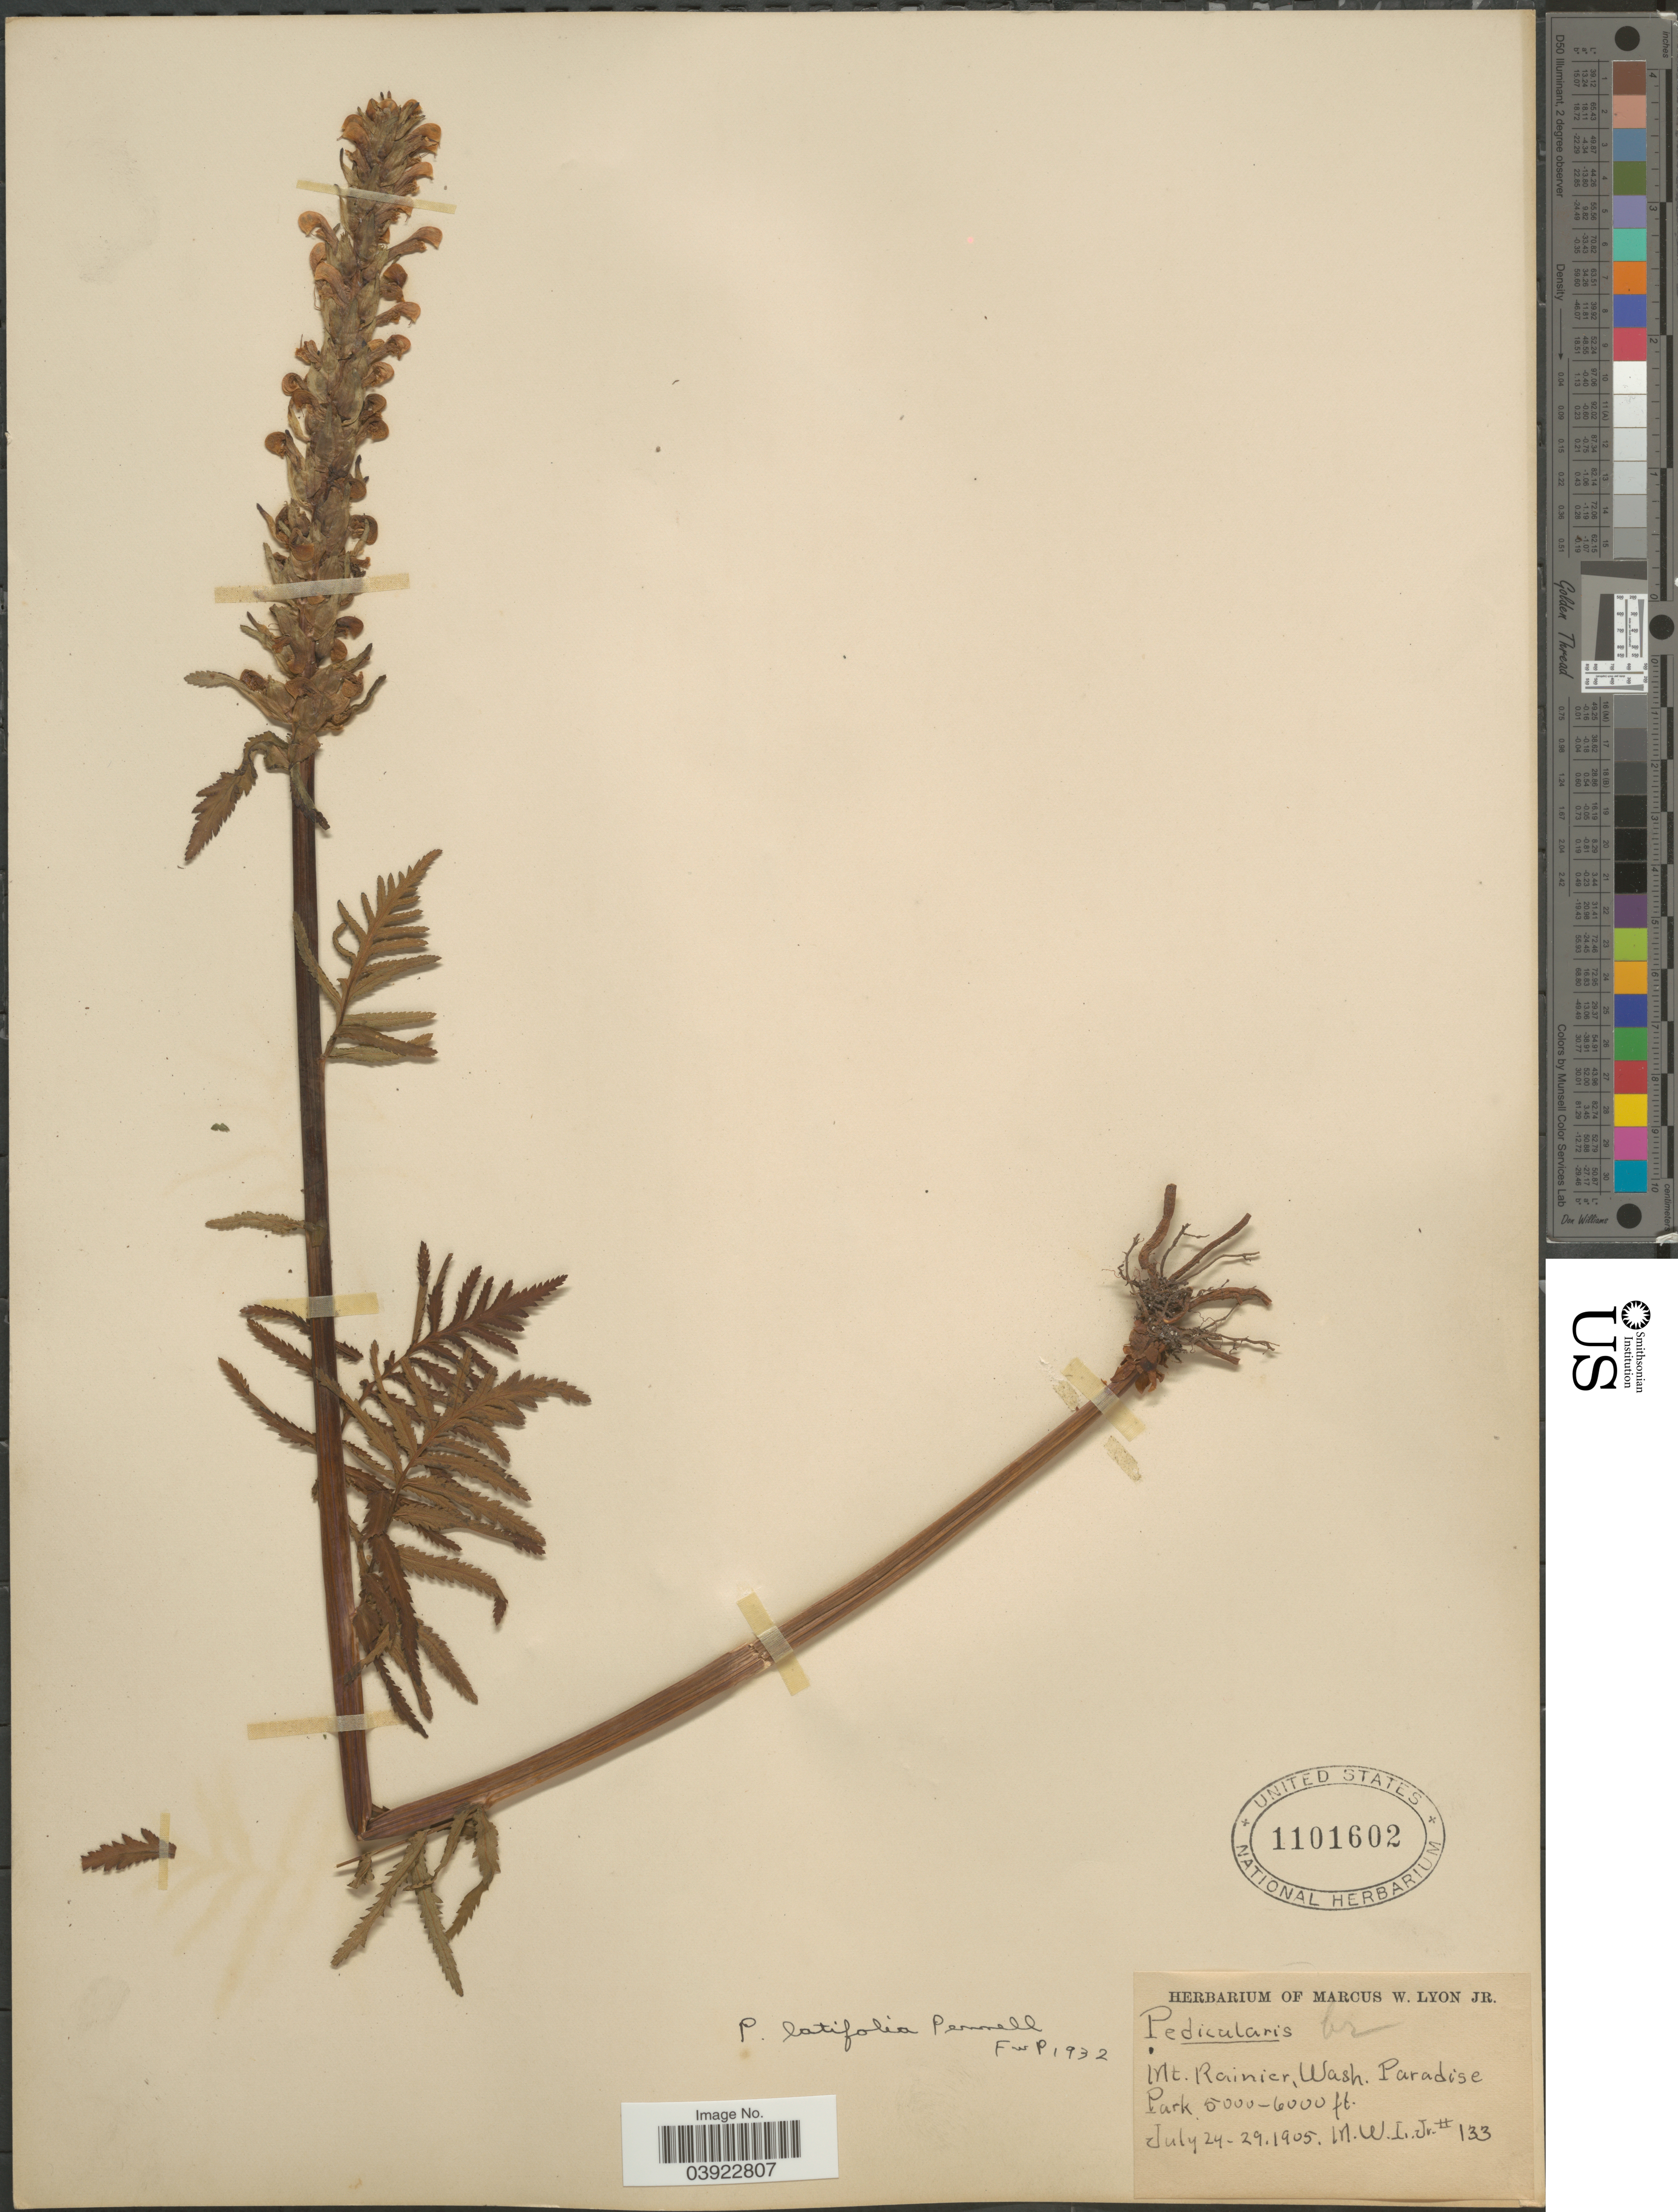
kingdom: Plantae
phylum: Tracheophyta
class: Magnoliopsida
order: Lamiales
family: Orobanchaceae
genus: Pedicularis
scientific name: Pedicularis latifolia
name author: Pennell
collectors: M. W. Lyon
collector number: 133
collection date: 1905-07-24/1905-07-29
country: United States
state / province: Washington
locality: Mt. Rainier. Paradise.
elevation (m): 1524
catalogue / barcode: US 1101602